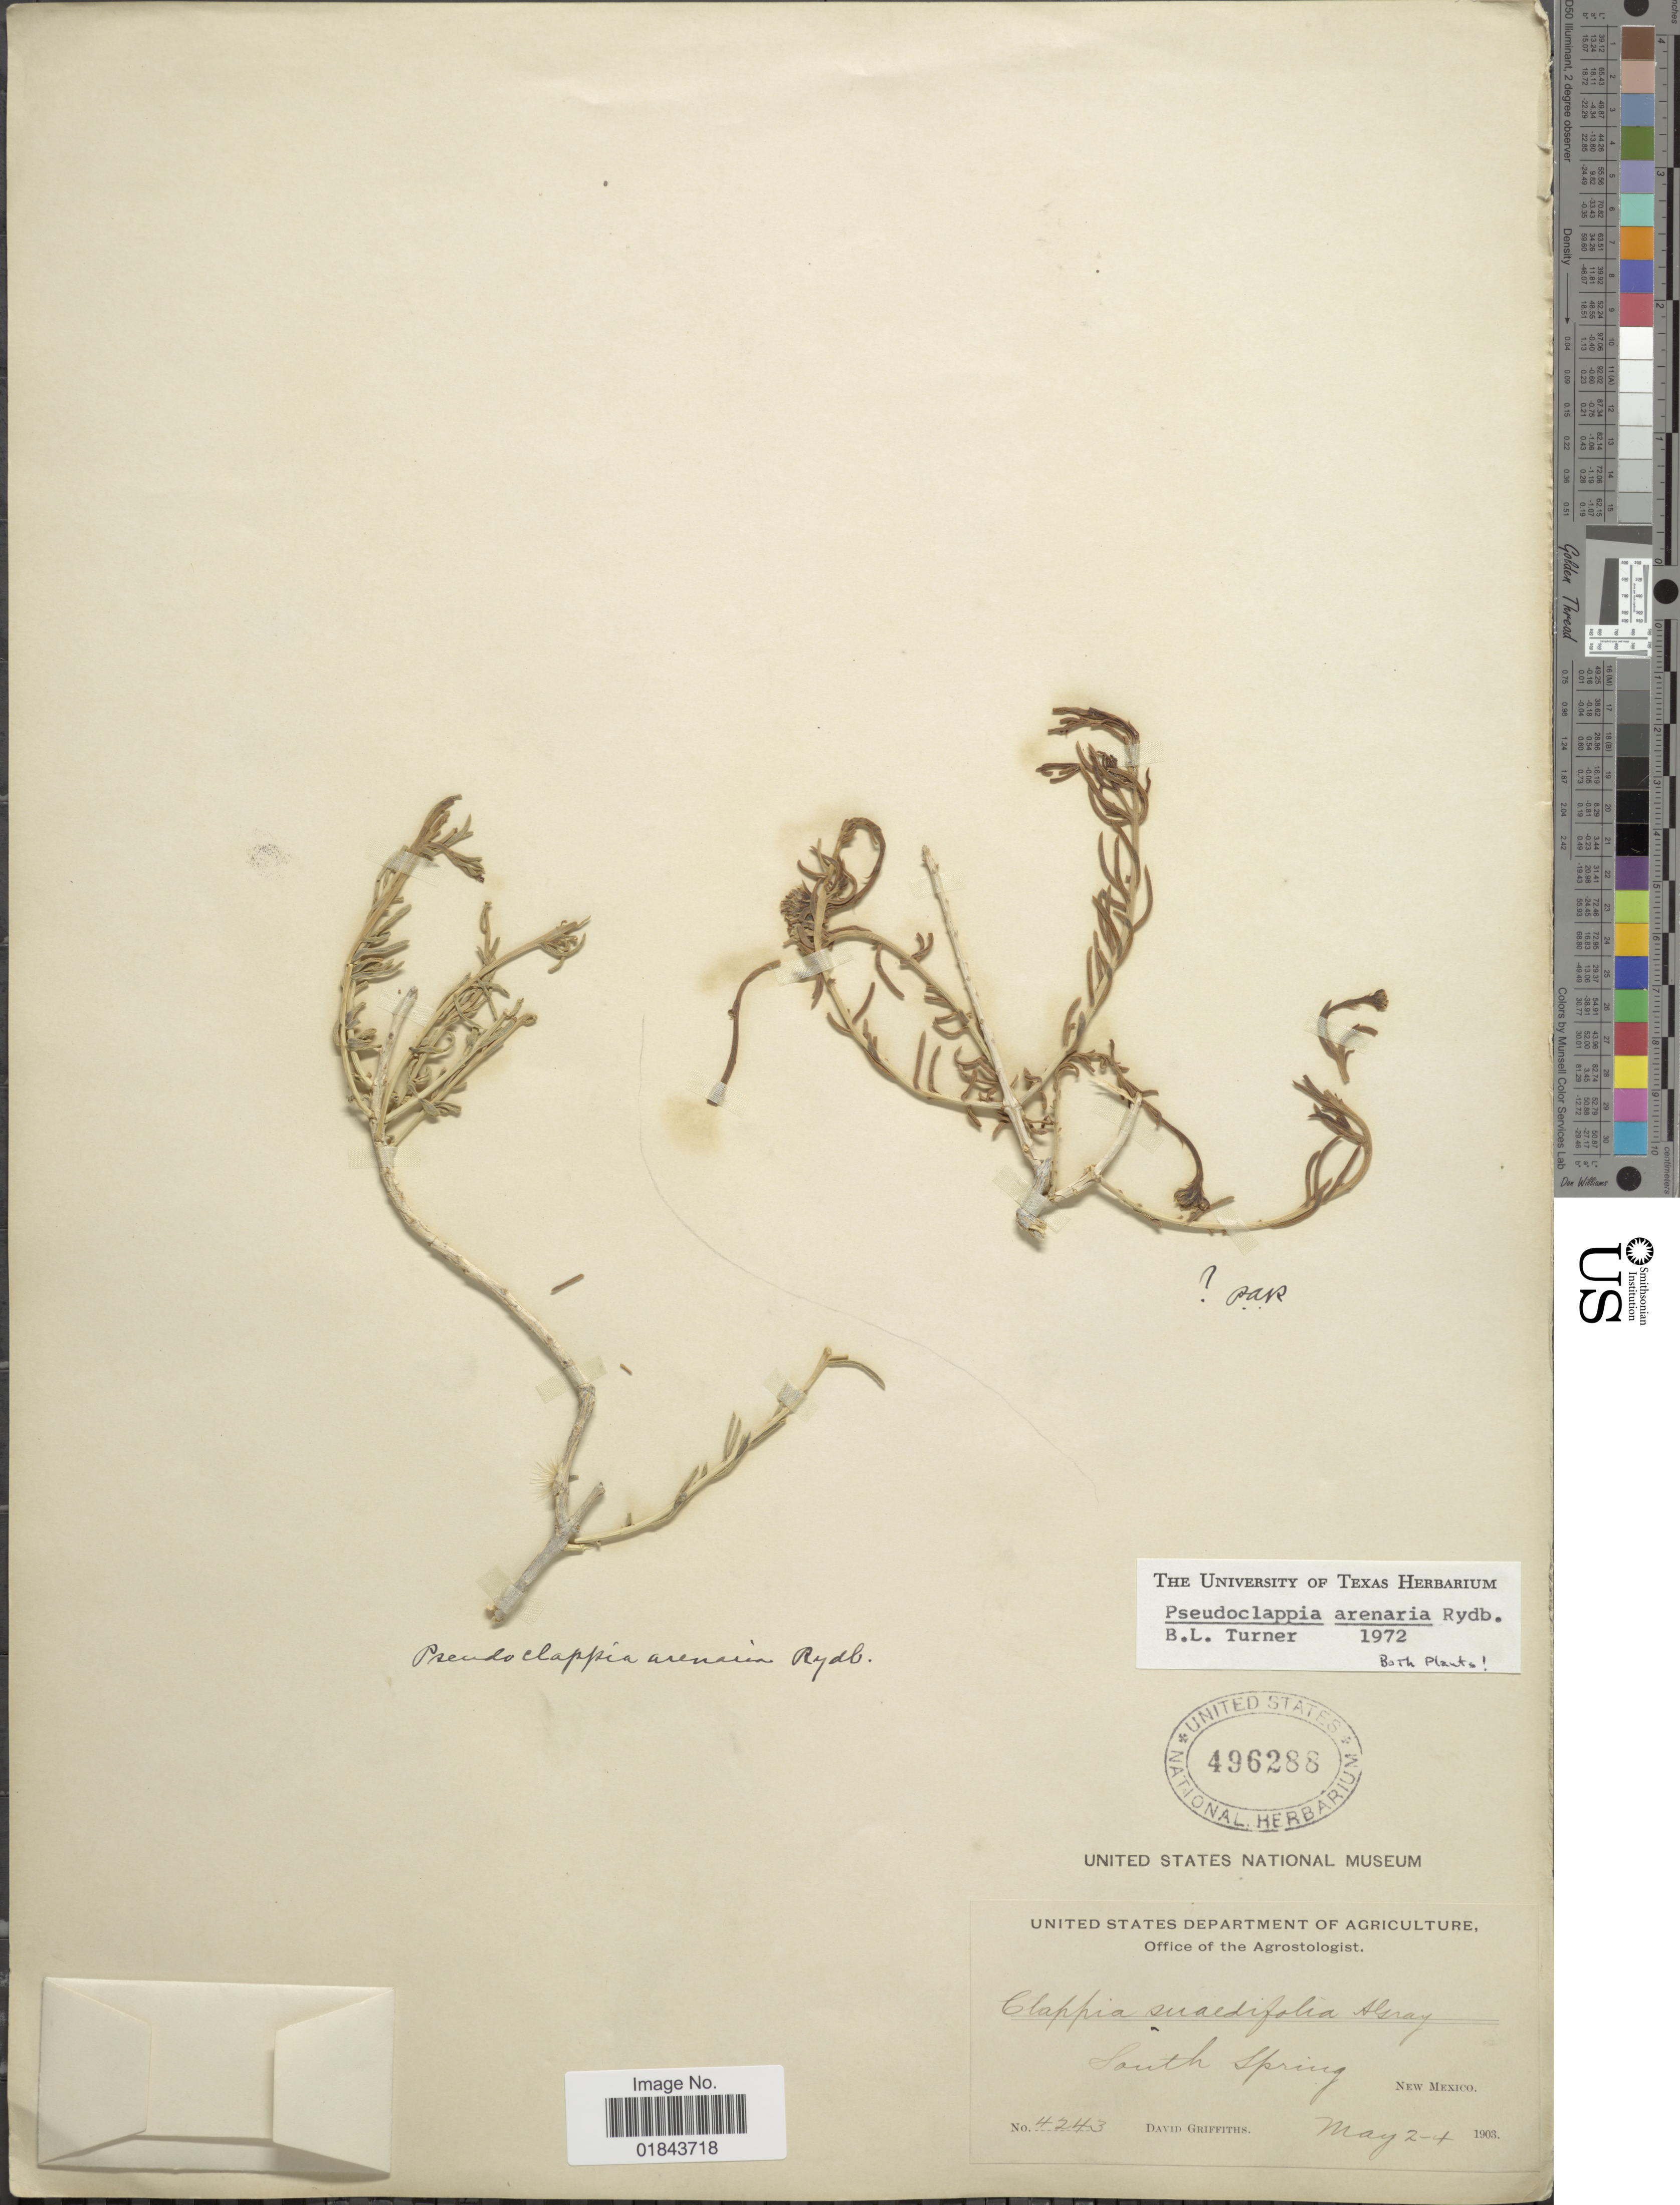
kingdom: Plantae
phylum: Tracheophyta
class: Magnoliopsida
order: Asterales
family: Asteraceae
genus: Pseudoclappia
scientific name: Pseudoclappia arenaria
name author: Rydb.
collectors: D. Griffiths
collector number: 4243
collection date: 1903-05-02/1903-05-04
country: United States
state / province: New Mexico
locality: South Spring, New Mexico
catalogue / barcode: US 496288